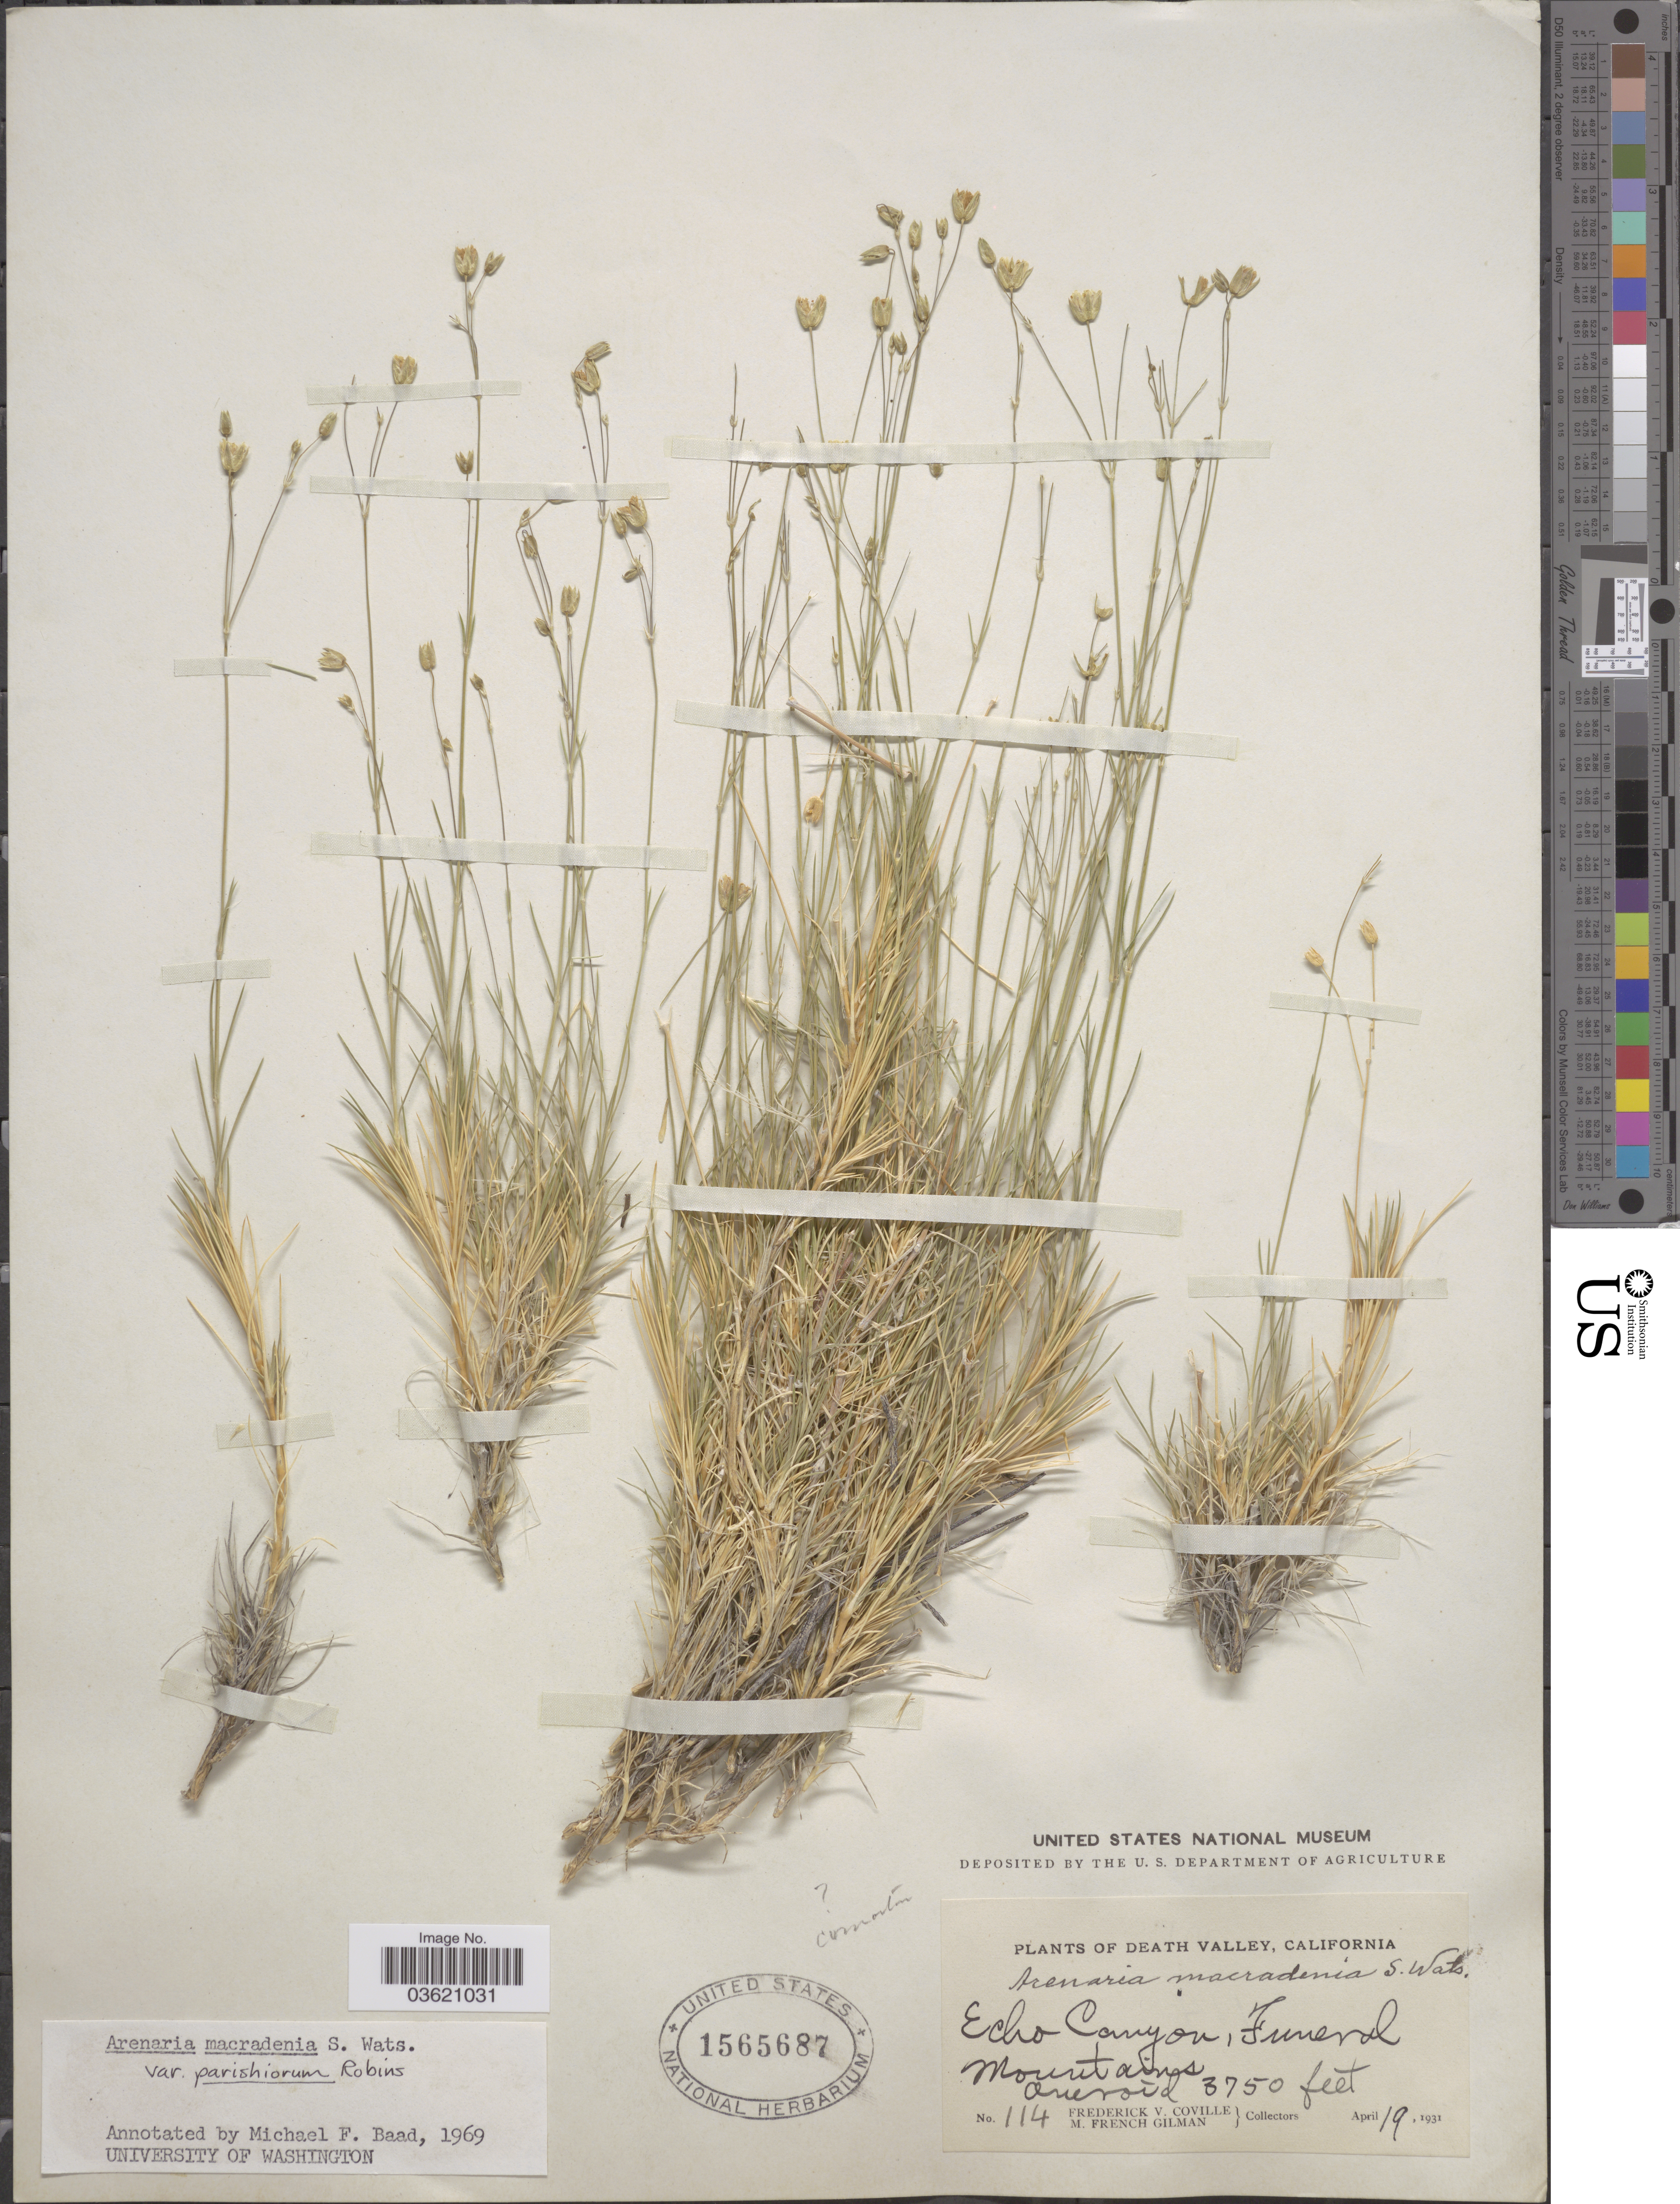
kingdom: Plantae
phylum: Tracheophyta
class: Magnoliopsida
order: Caryophyllales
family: Caryophyllaceae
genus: Eremogone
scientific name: Eremogone macradenia var. macradenia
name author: (S. Watson) Ikonn.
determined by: U.S. National Herbarium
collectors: F. V. Coville & M. F. Gilman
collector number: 114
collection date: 1931-04-19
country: United States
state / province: California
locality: Death Valley. Echo Canyon, Funeral Mountains.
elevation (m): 1143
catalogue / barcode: US 1565687